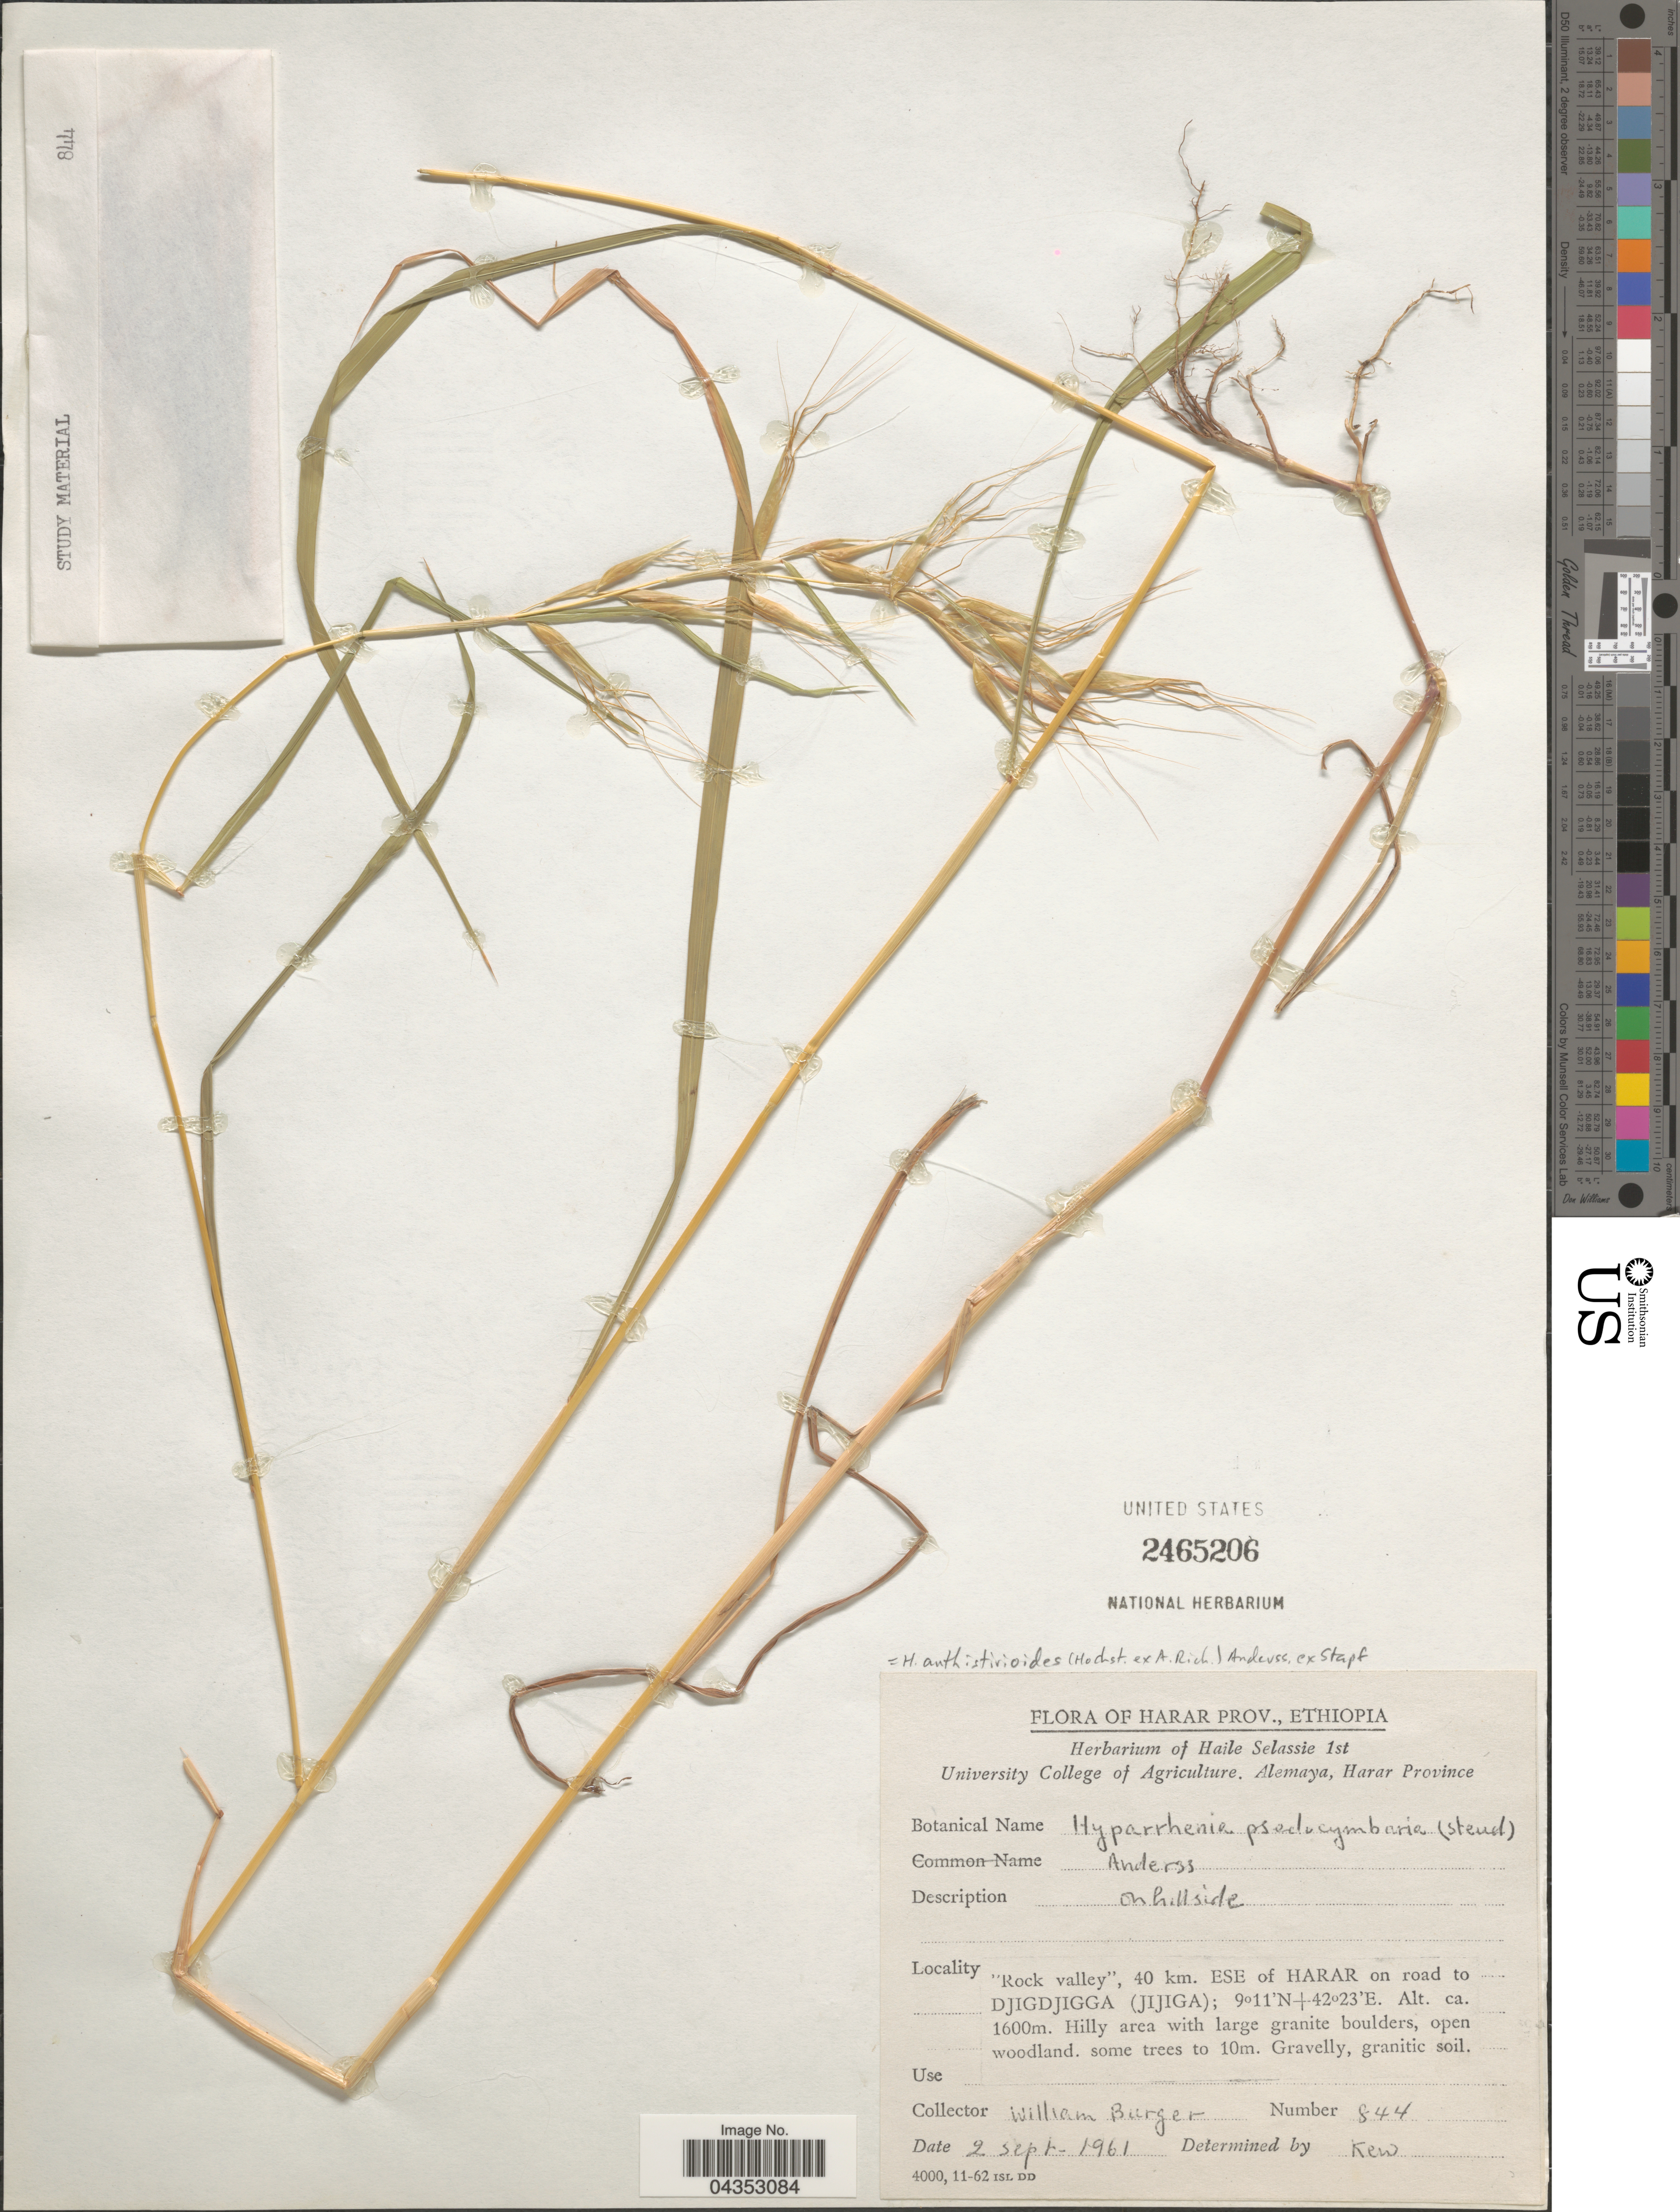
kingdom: Plantae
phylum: Tracheophyta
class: Liliopsida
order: Poales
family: Poaceae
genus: Hyparrhenia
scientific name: Hyparrhenia anthistirioides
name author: (Hochst. ex A. Rich.) Andersson ex Stapf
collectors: W. Burger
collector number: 844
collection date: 1961-09-02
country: Ethiopia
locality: Harar Prov. On hillside. "Rock valley", 40 km. ESE of Harar on road to Djigdjigga (Jijiga).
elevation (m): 1600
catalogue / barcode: US 2465206